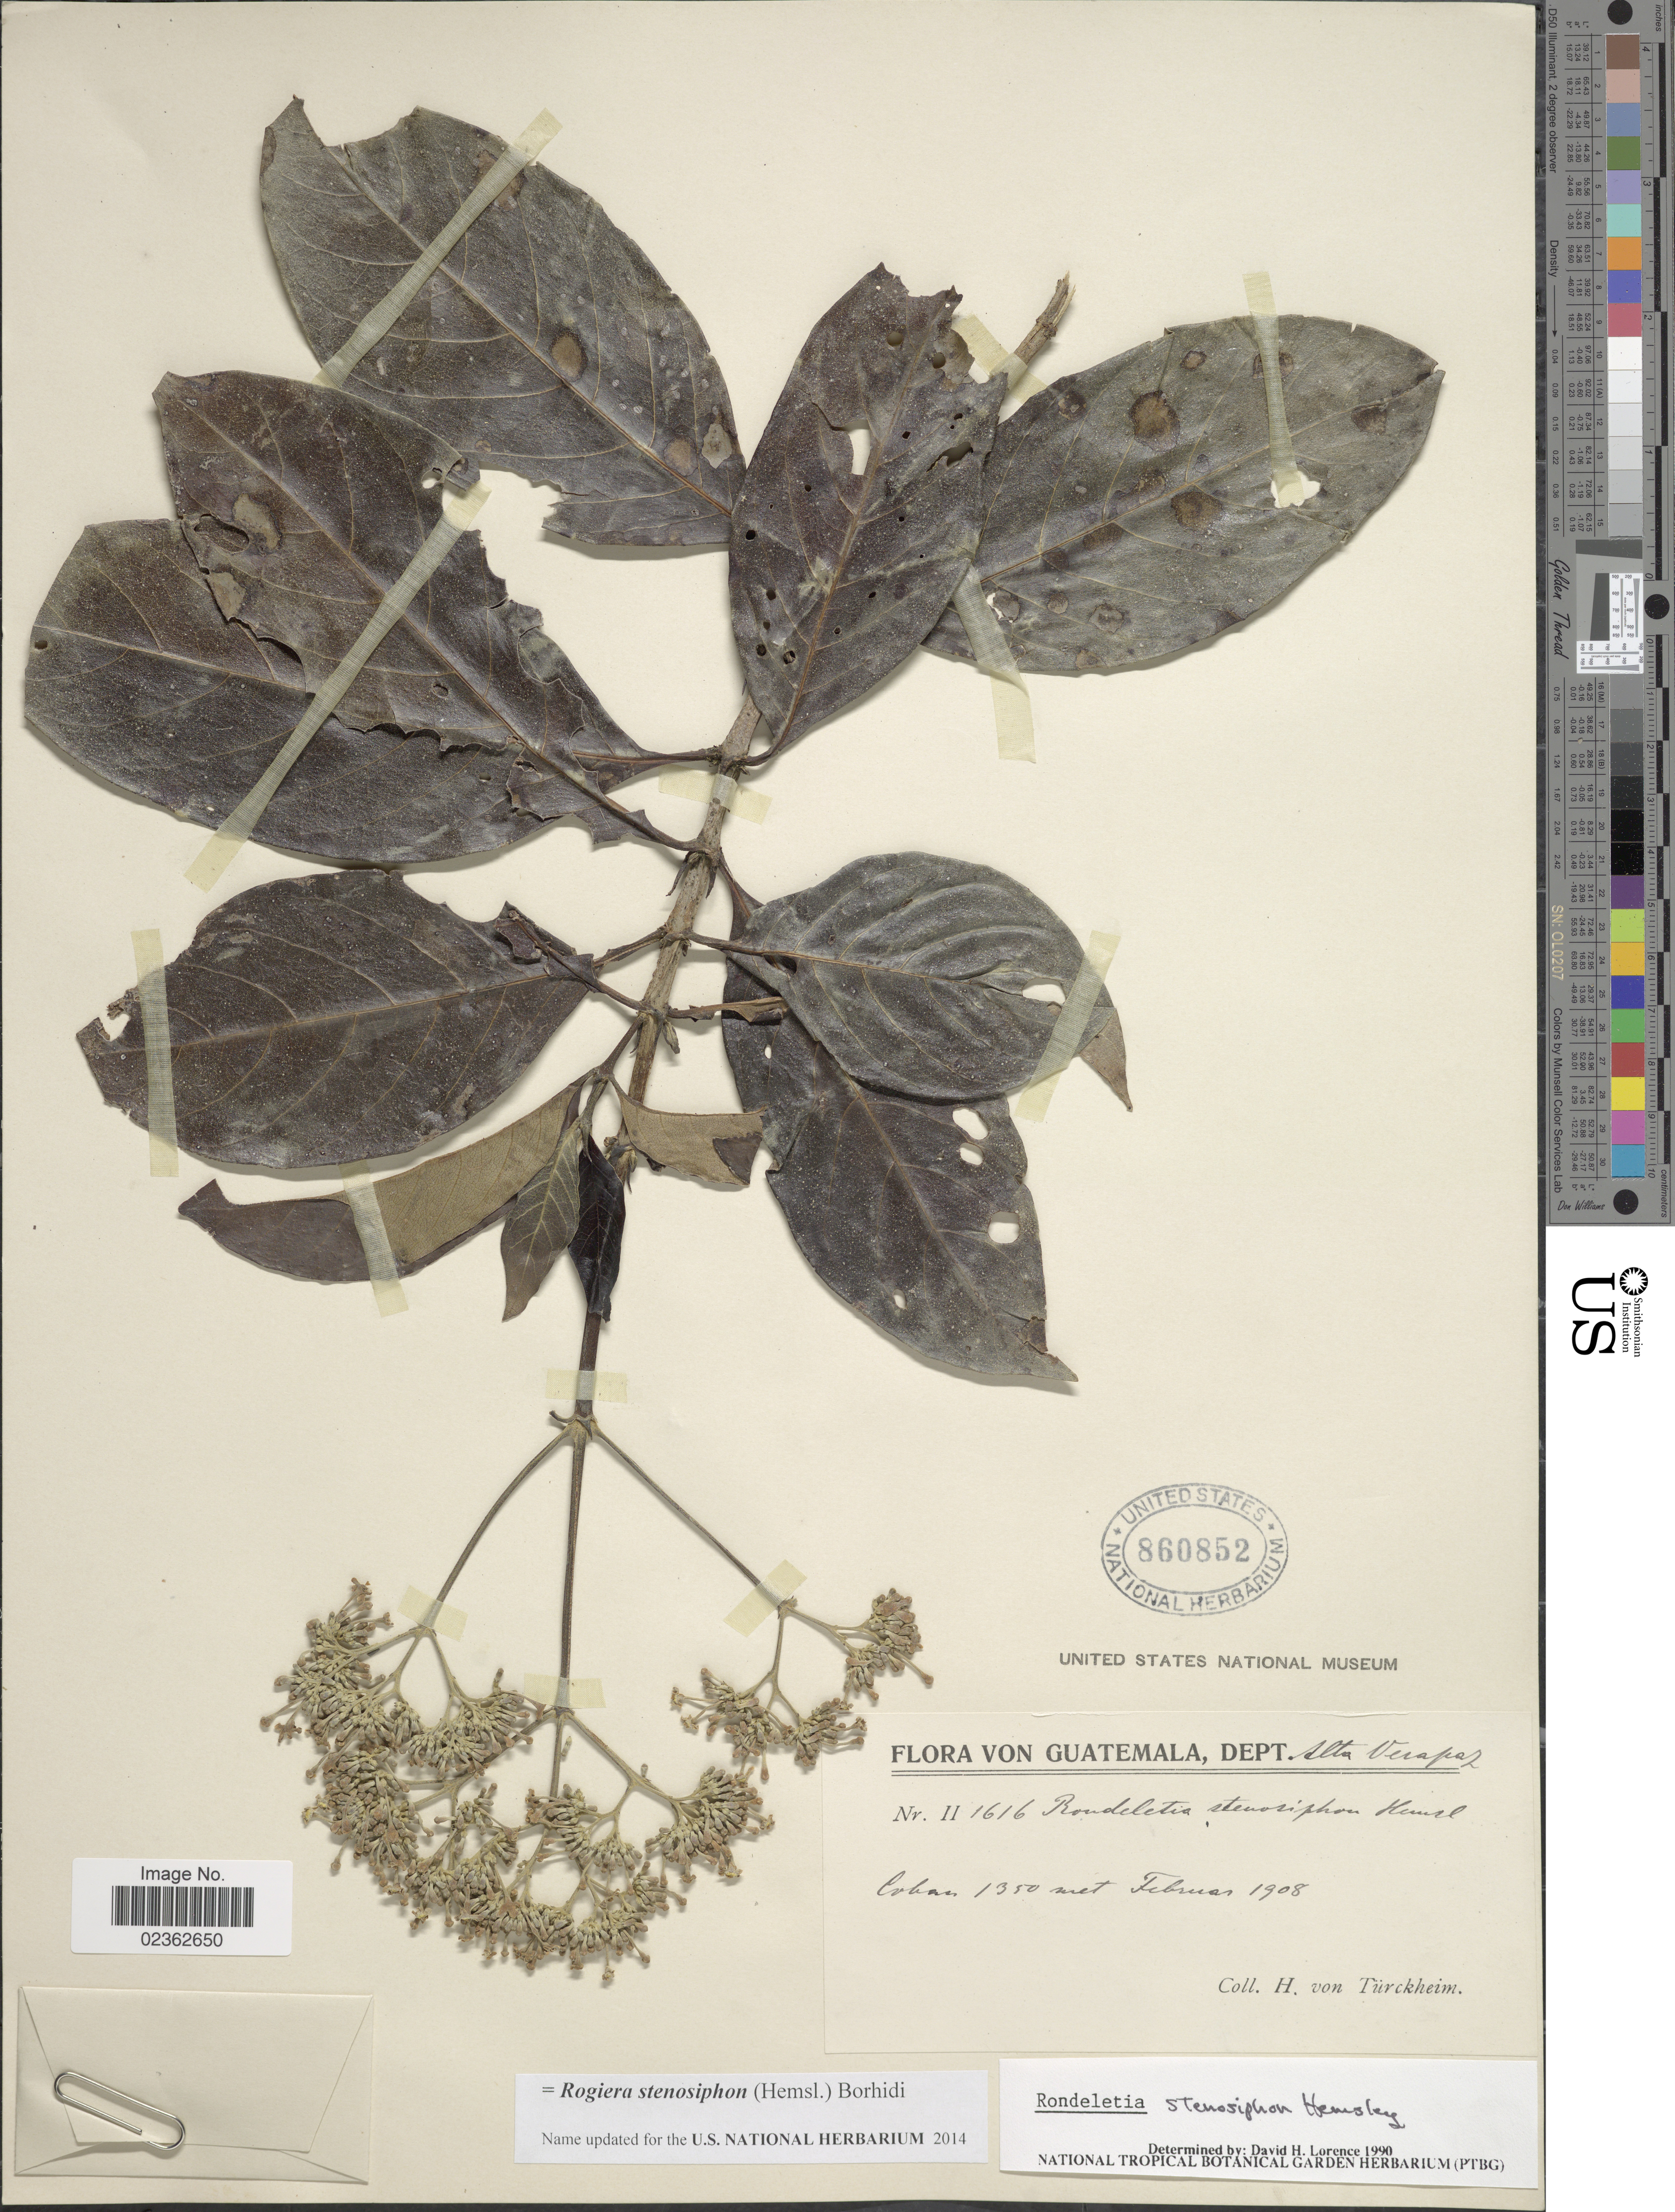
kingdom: Plantae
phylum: Tracheophyta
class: Magnoliopsida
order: Gentianales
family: Rubiaceae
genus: Rogiera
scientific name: Rogiera stenosiphon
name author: (Hemsl.) Borhidi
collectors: H. von Türckheim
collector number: II 1616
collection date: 1908-02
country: Guatemala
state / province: Alta Verapaz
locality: Coban.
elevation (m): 1350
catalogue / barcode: US 860852